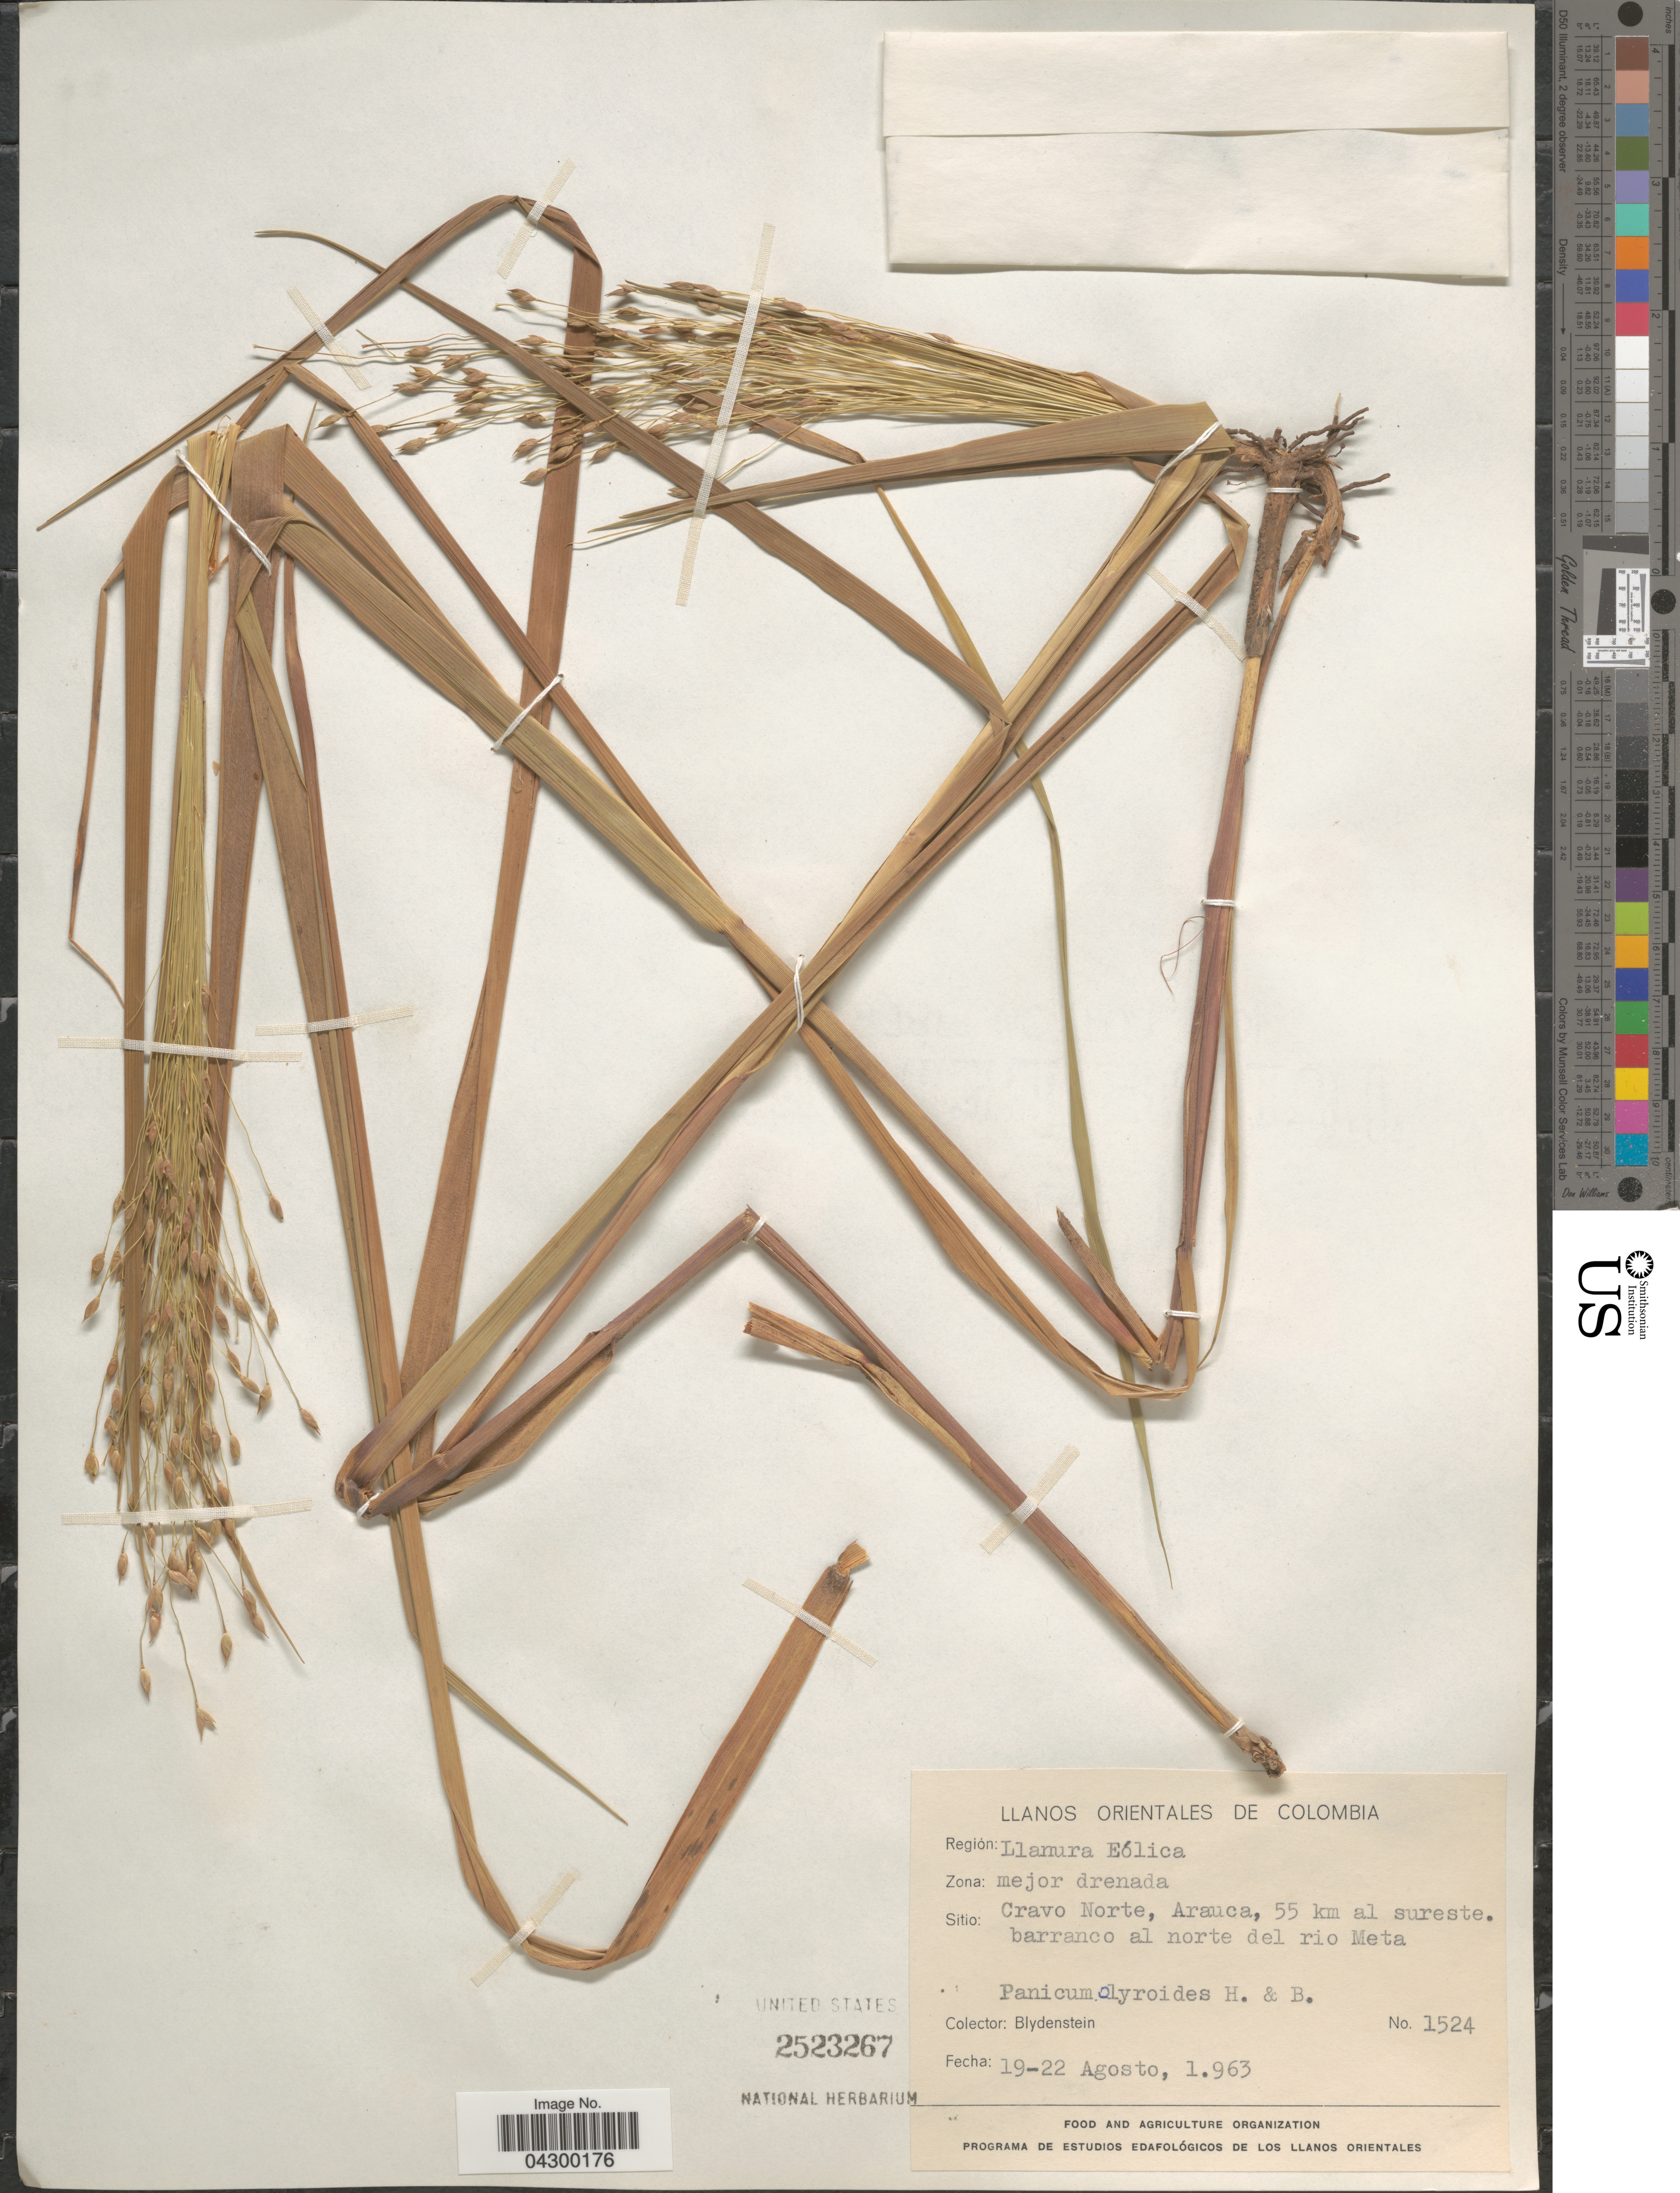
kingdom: Plantae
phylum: Tracheophyta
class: Liliopsida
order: Poales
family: Poaceae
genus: Panicum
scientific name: Panicum olyroides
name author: Kunth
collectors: Blydenstein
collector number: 1524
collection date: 1963-08-19/1963-08-22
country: Colombia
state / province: Arauca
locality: Llanos Orientales de Colombia. Región: Llanura Eólica. Zona: mejor drenada. Cravo Norte, 55 km al sureste. Barranco al norte del rio Meta.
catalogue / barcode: US 2523267